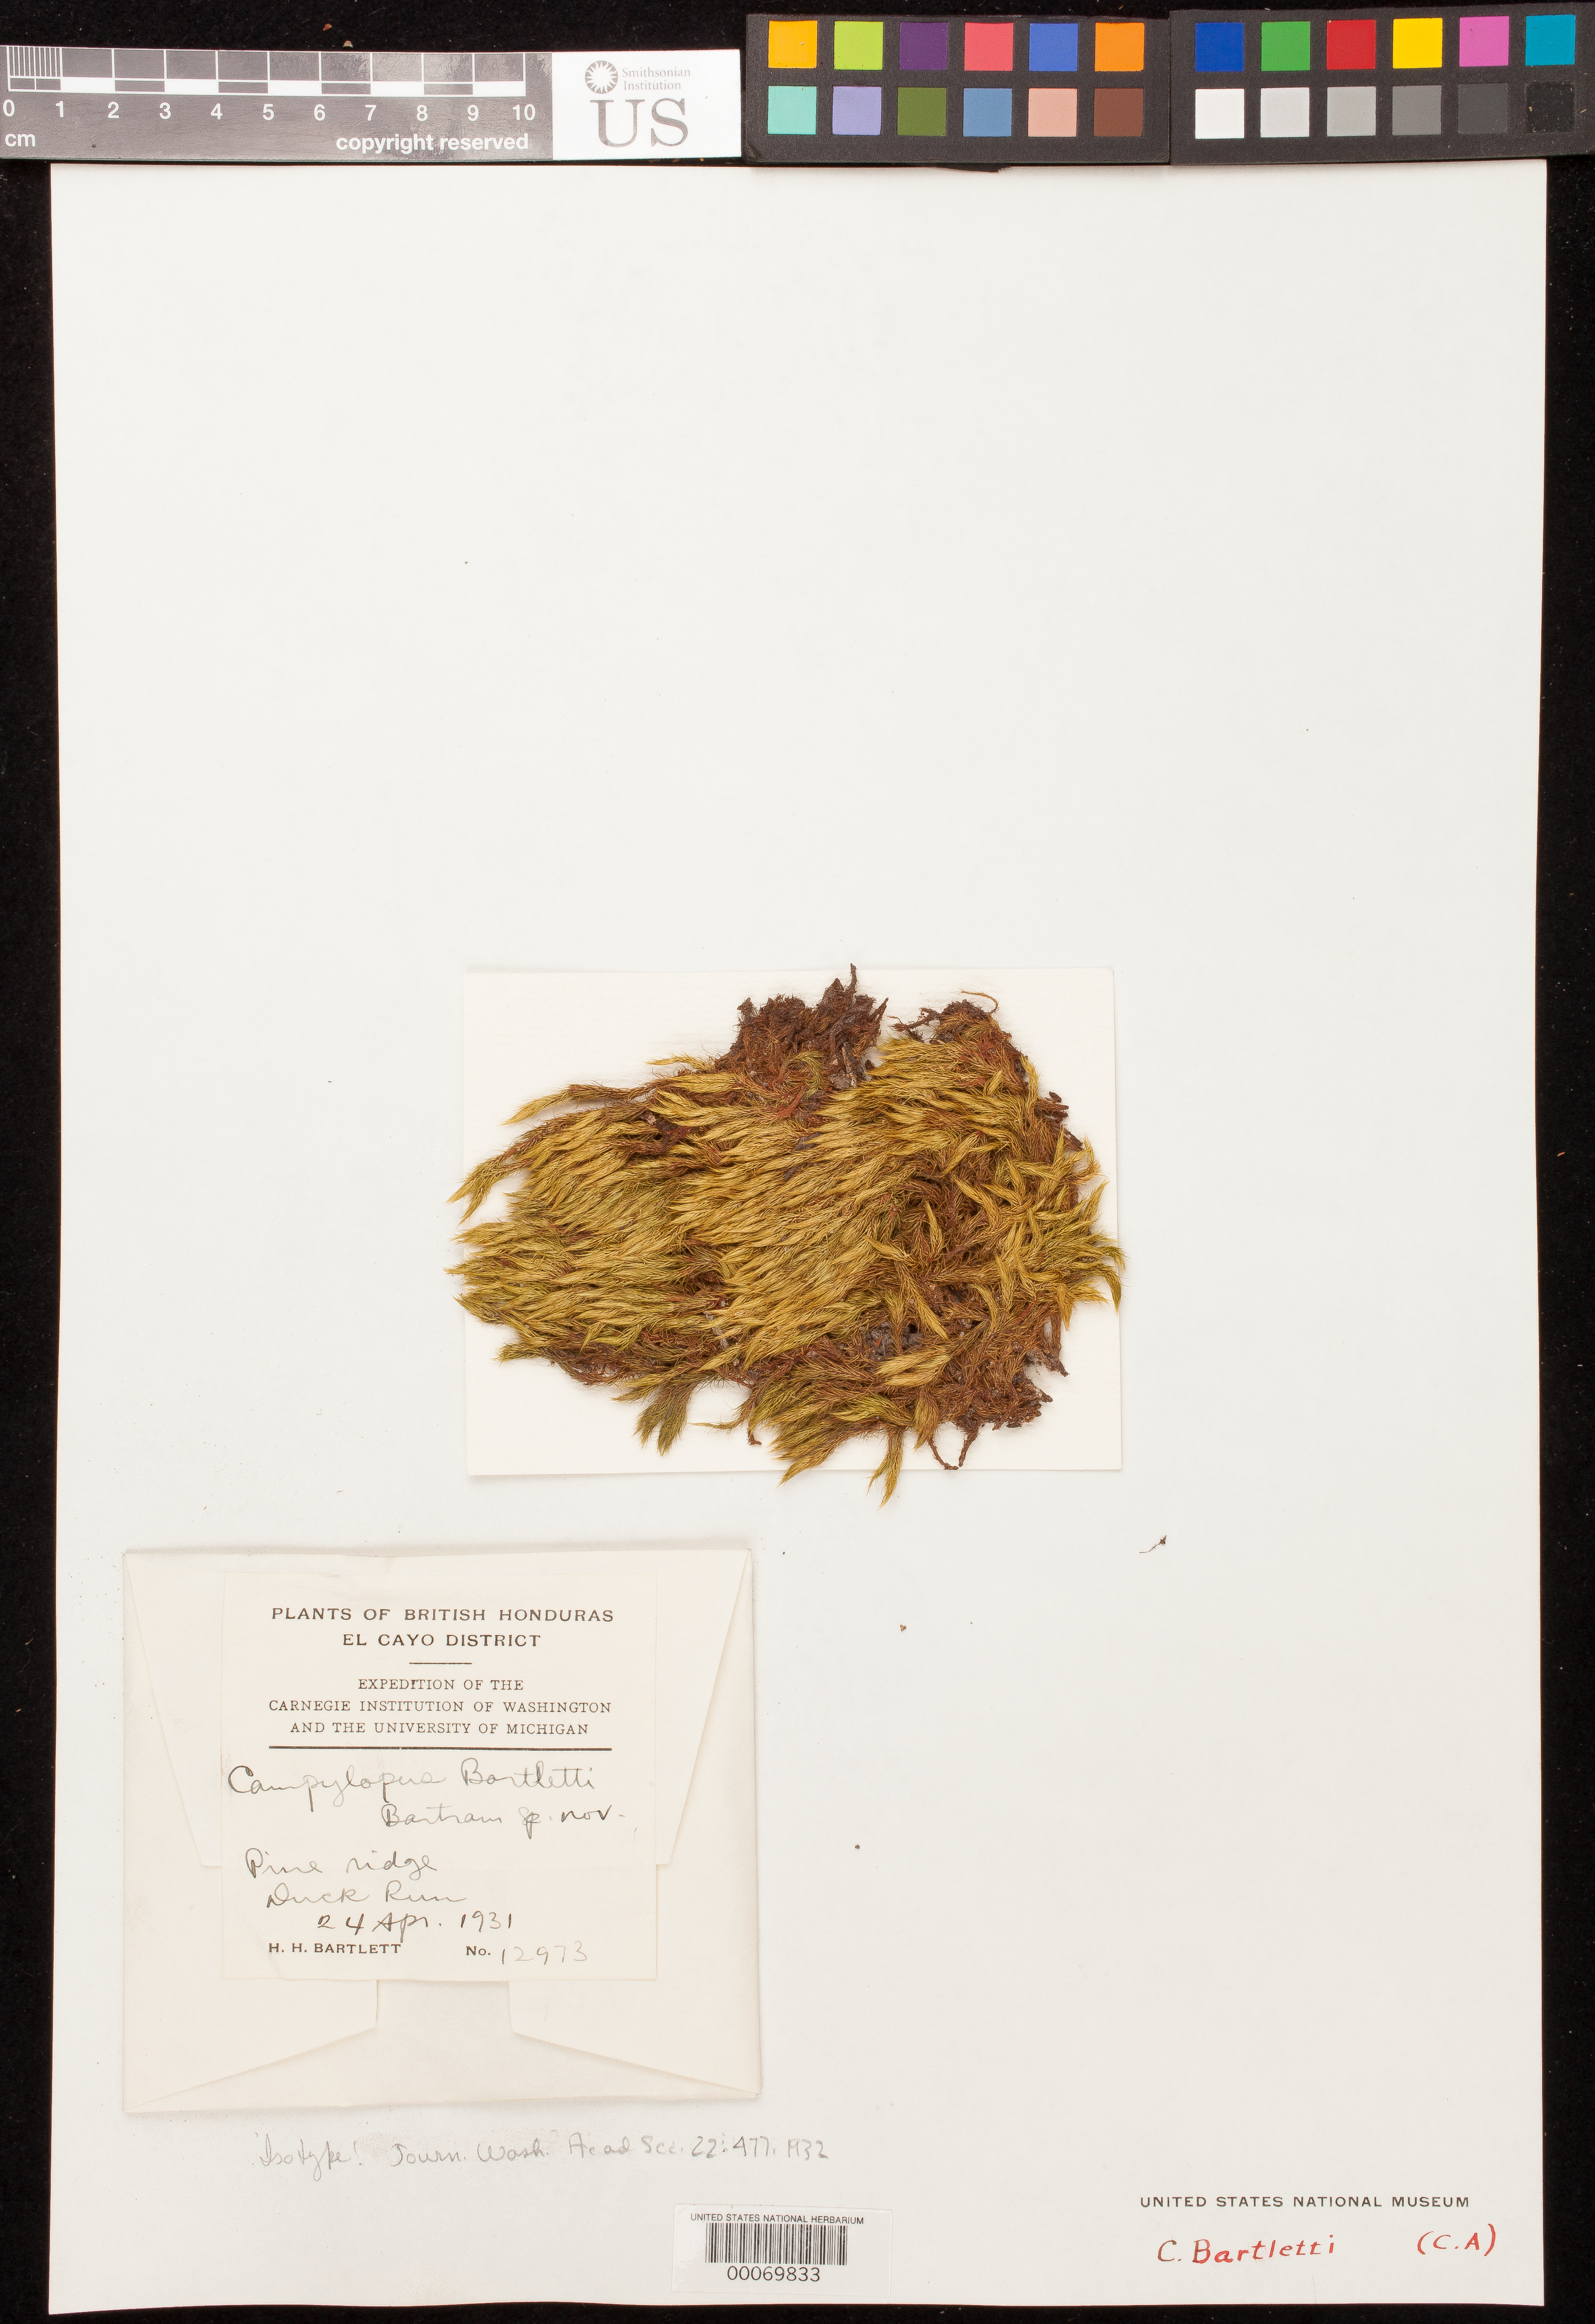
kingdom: Plantae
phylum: Bryophyta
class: Bryopsida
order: Dicranales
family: Leucobryaceae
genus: Campylopus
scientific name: Campylopus bartletti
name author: E.B. Bartram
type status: Isotype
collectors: H. H. Bartlett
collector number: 12973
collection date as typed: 24 Apr 1931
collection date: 1931-04-24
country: Belize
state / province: Cayo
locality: Duck Run